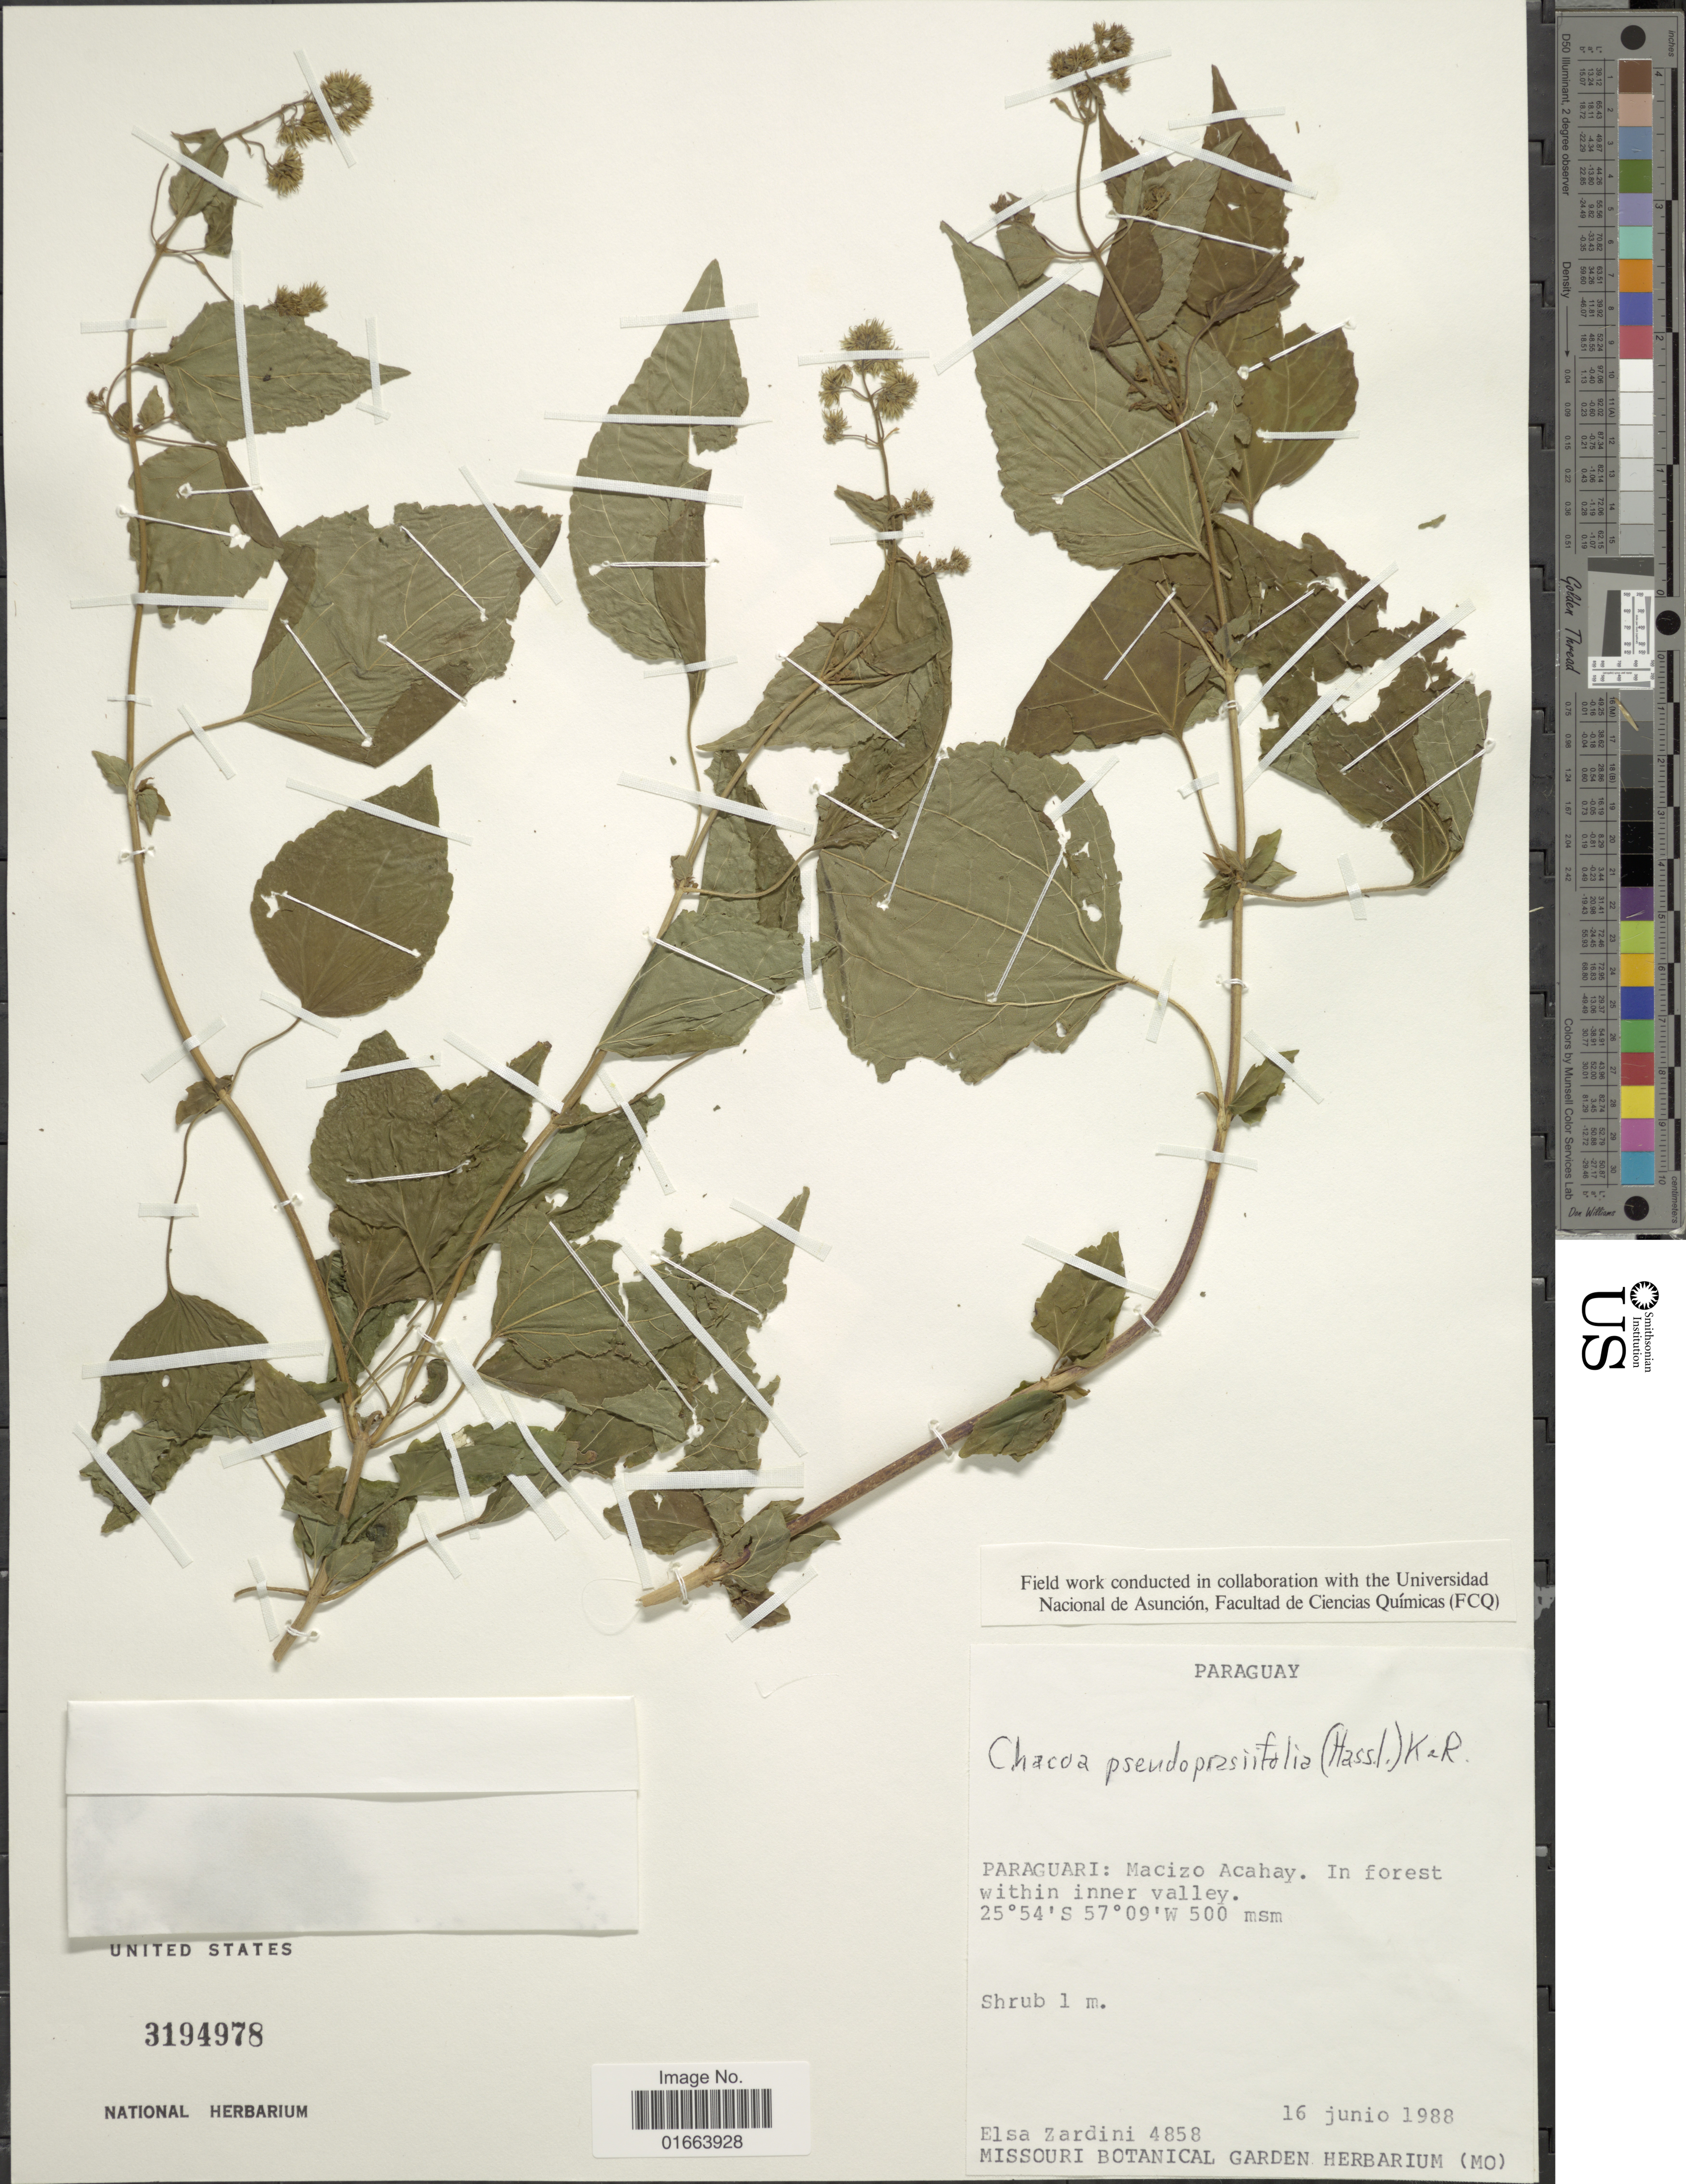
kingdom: Plantae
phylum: Tracheophyta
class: Magnoliopsida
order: Asterales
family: Asteraceae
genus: Chacoa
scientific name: Chacoa pseudoprasiifolia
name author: (Hassl.) R.M. King & H. Rob.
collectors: E. M. Zardini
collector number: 4858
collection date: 1988-06-16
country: Paraguay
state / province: Paraguari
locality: Macizo Acahay. In forest within inner valley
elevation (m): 500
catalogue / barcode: US 3194978